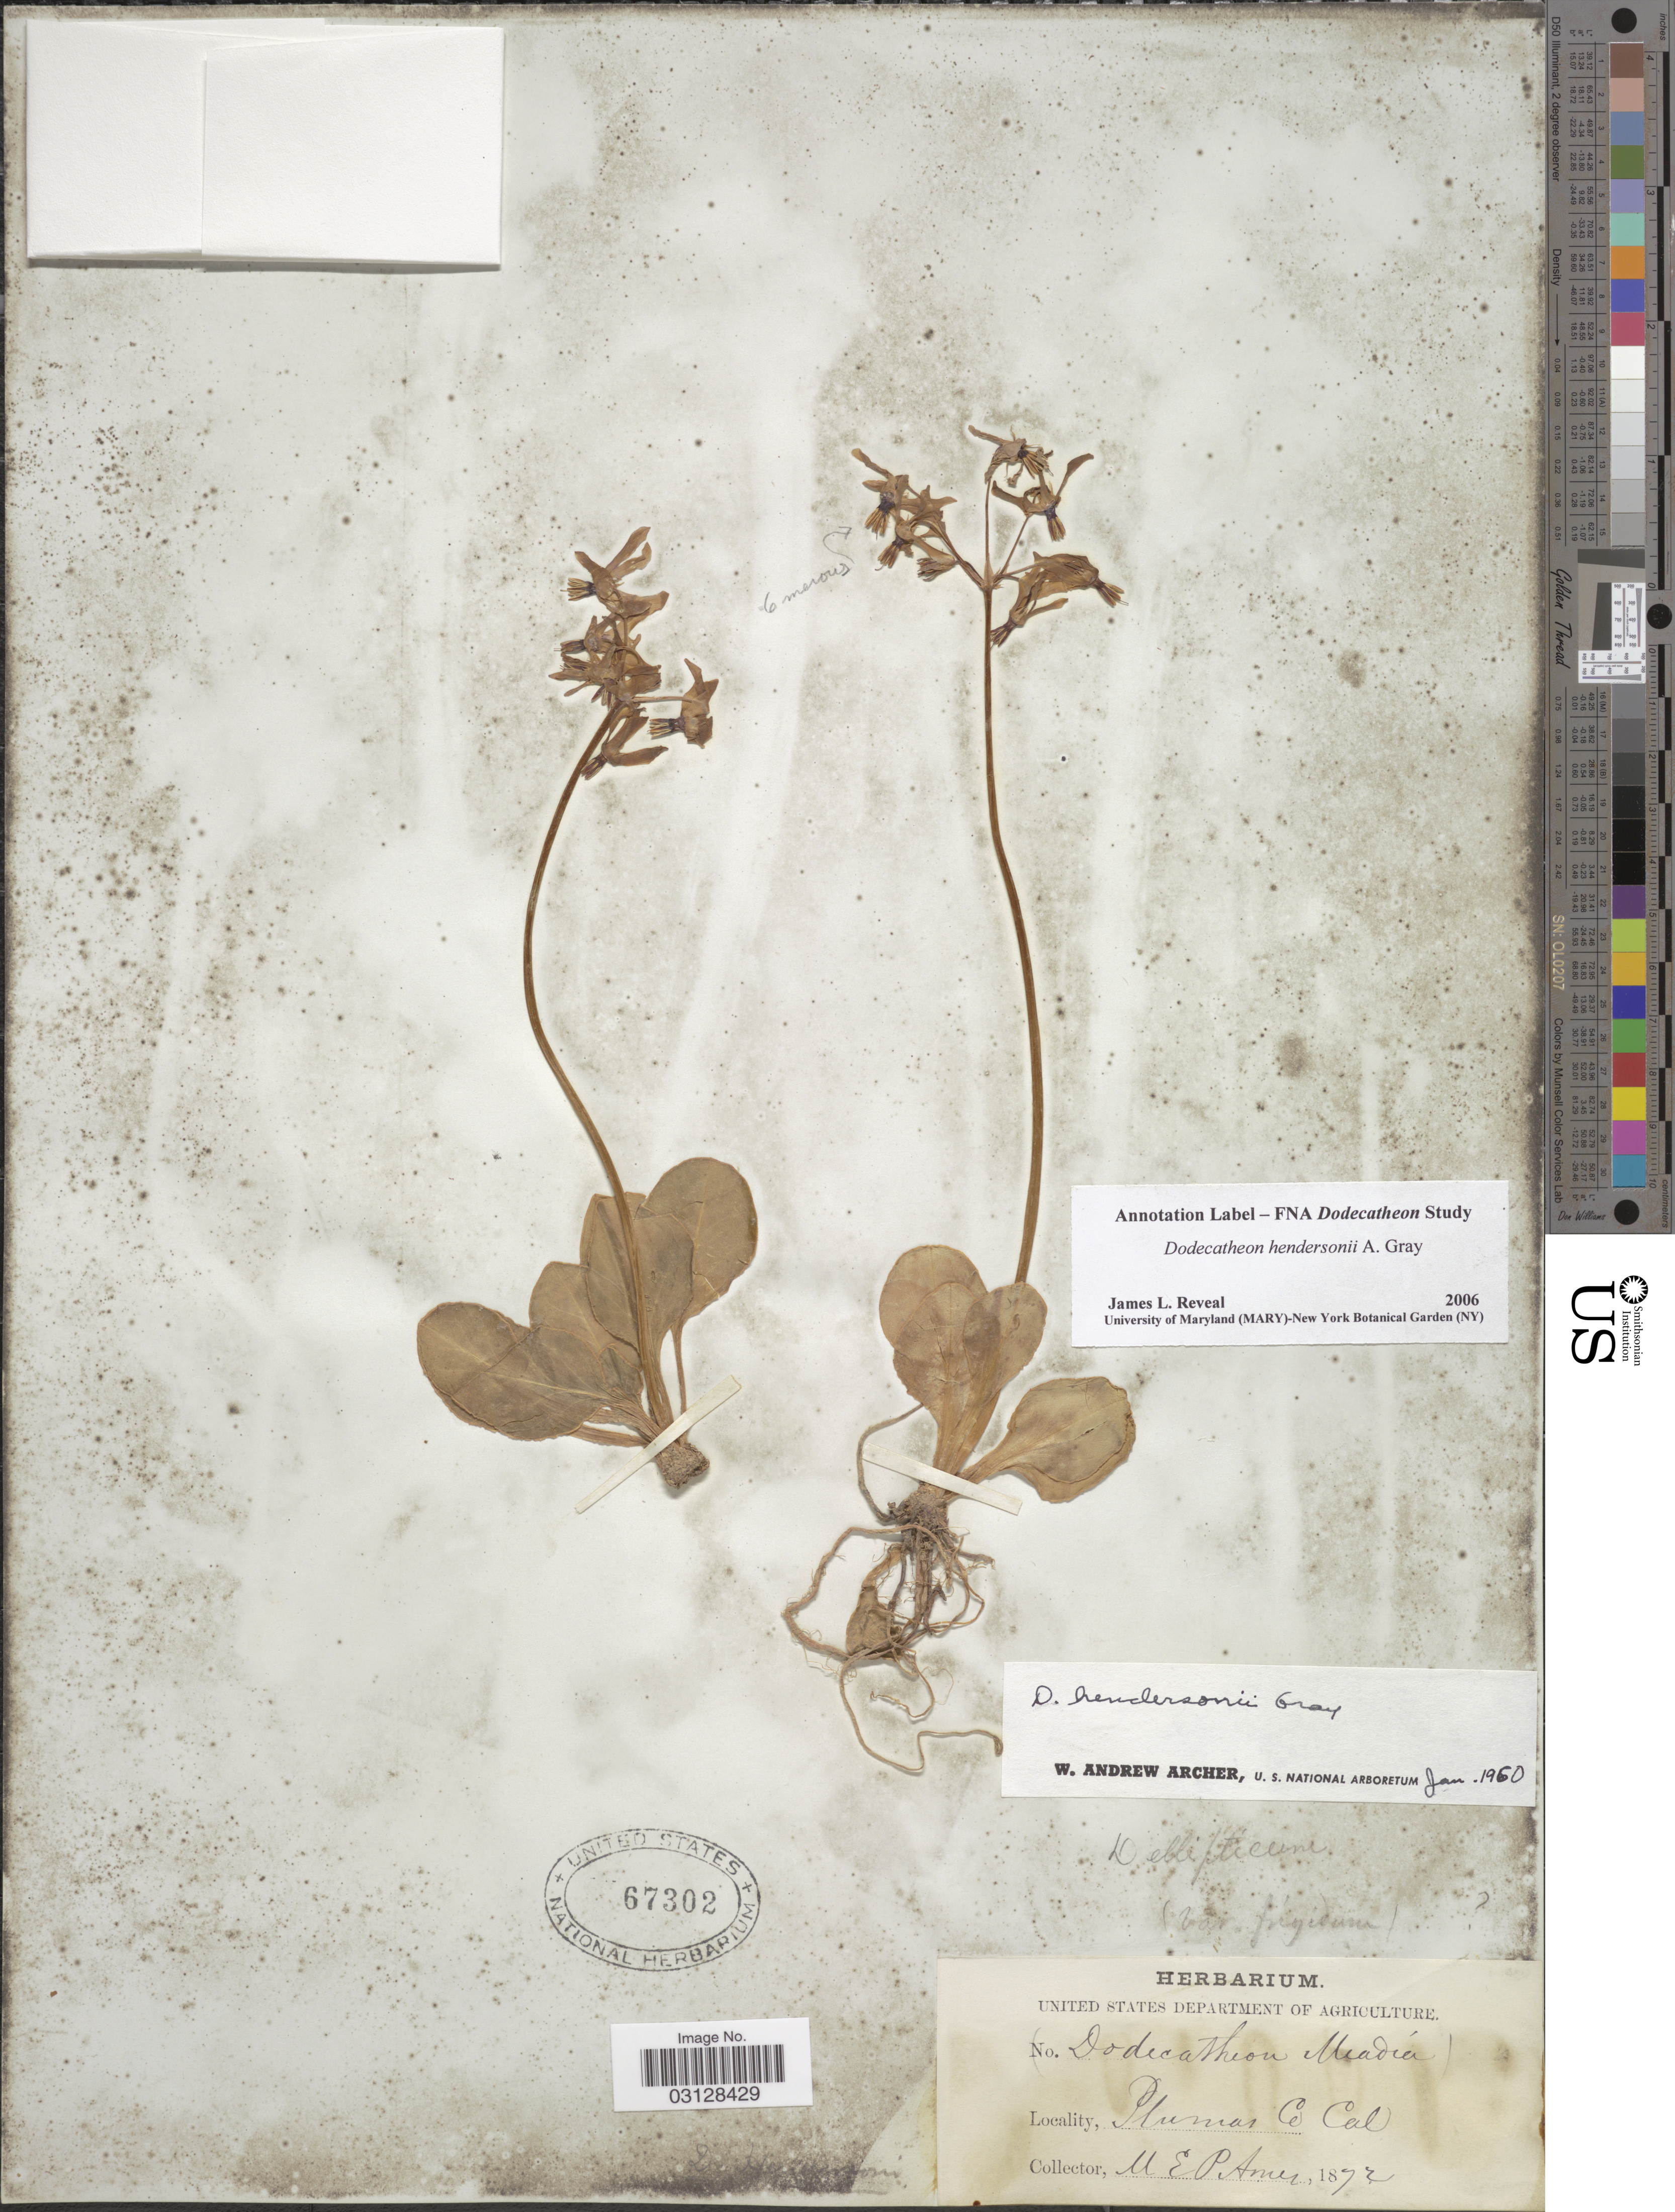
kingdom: Plantae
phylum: Tracheophyta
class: Magnoliopsida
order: Ericales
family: Primulaceae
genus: Dodecatheon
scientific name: Dodecatheon hendersonii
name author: A. Gray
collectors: M. E. P. Ames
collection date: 1872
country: United States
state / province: California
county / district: Plumas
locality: Plumas Co.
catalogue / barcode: US 67302